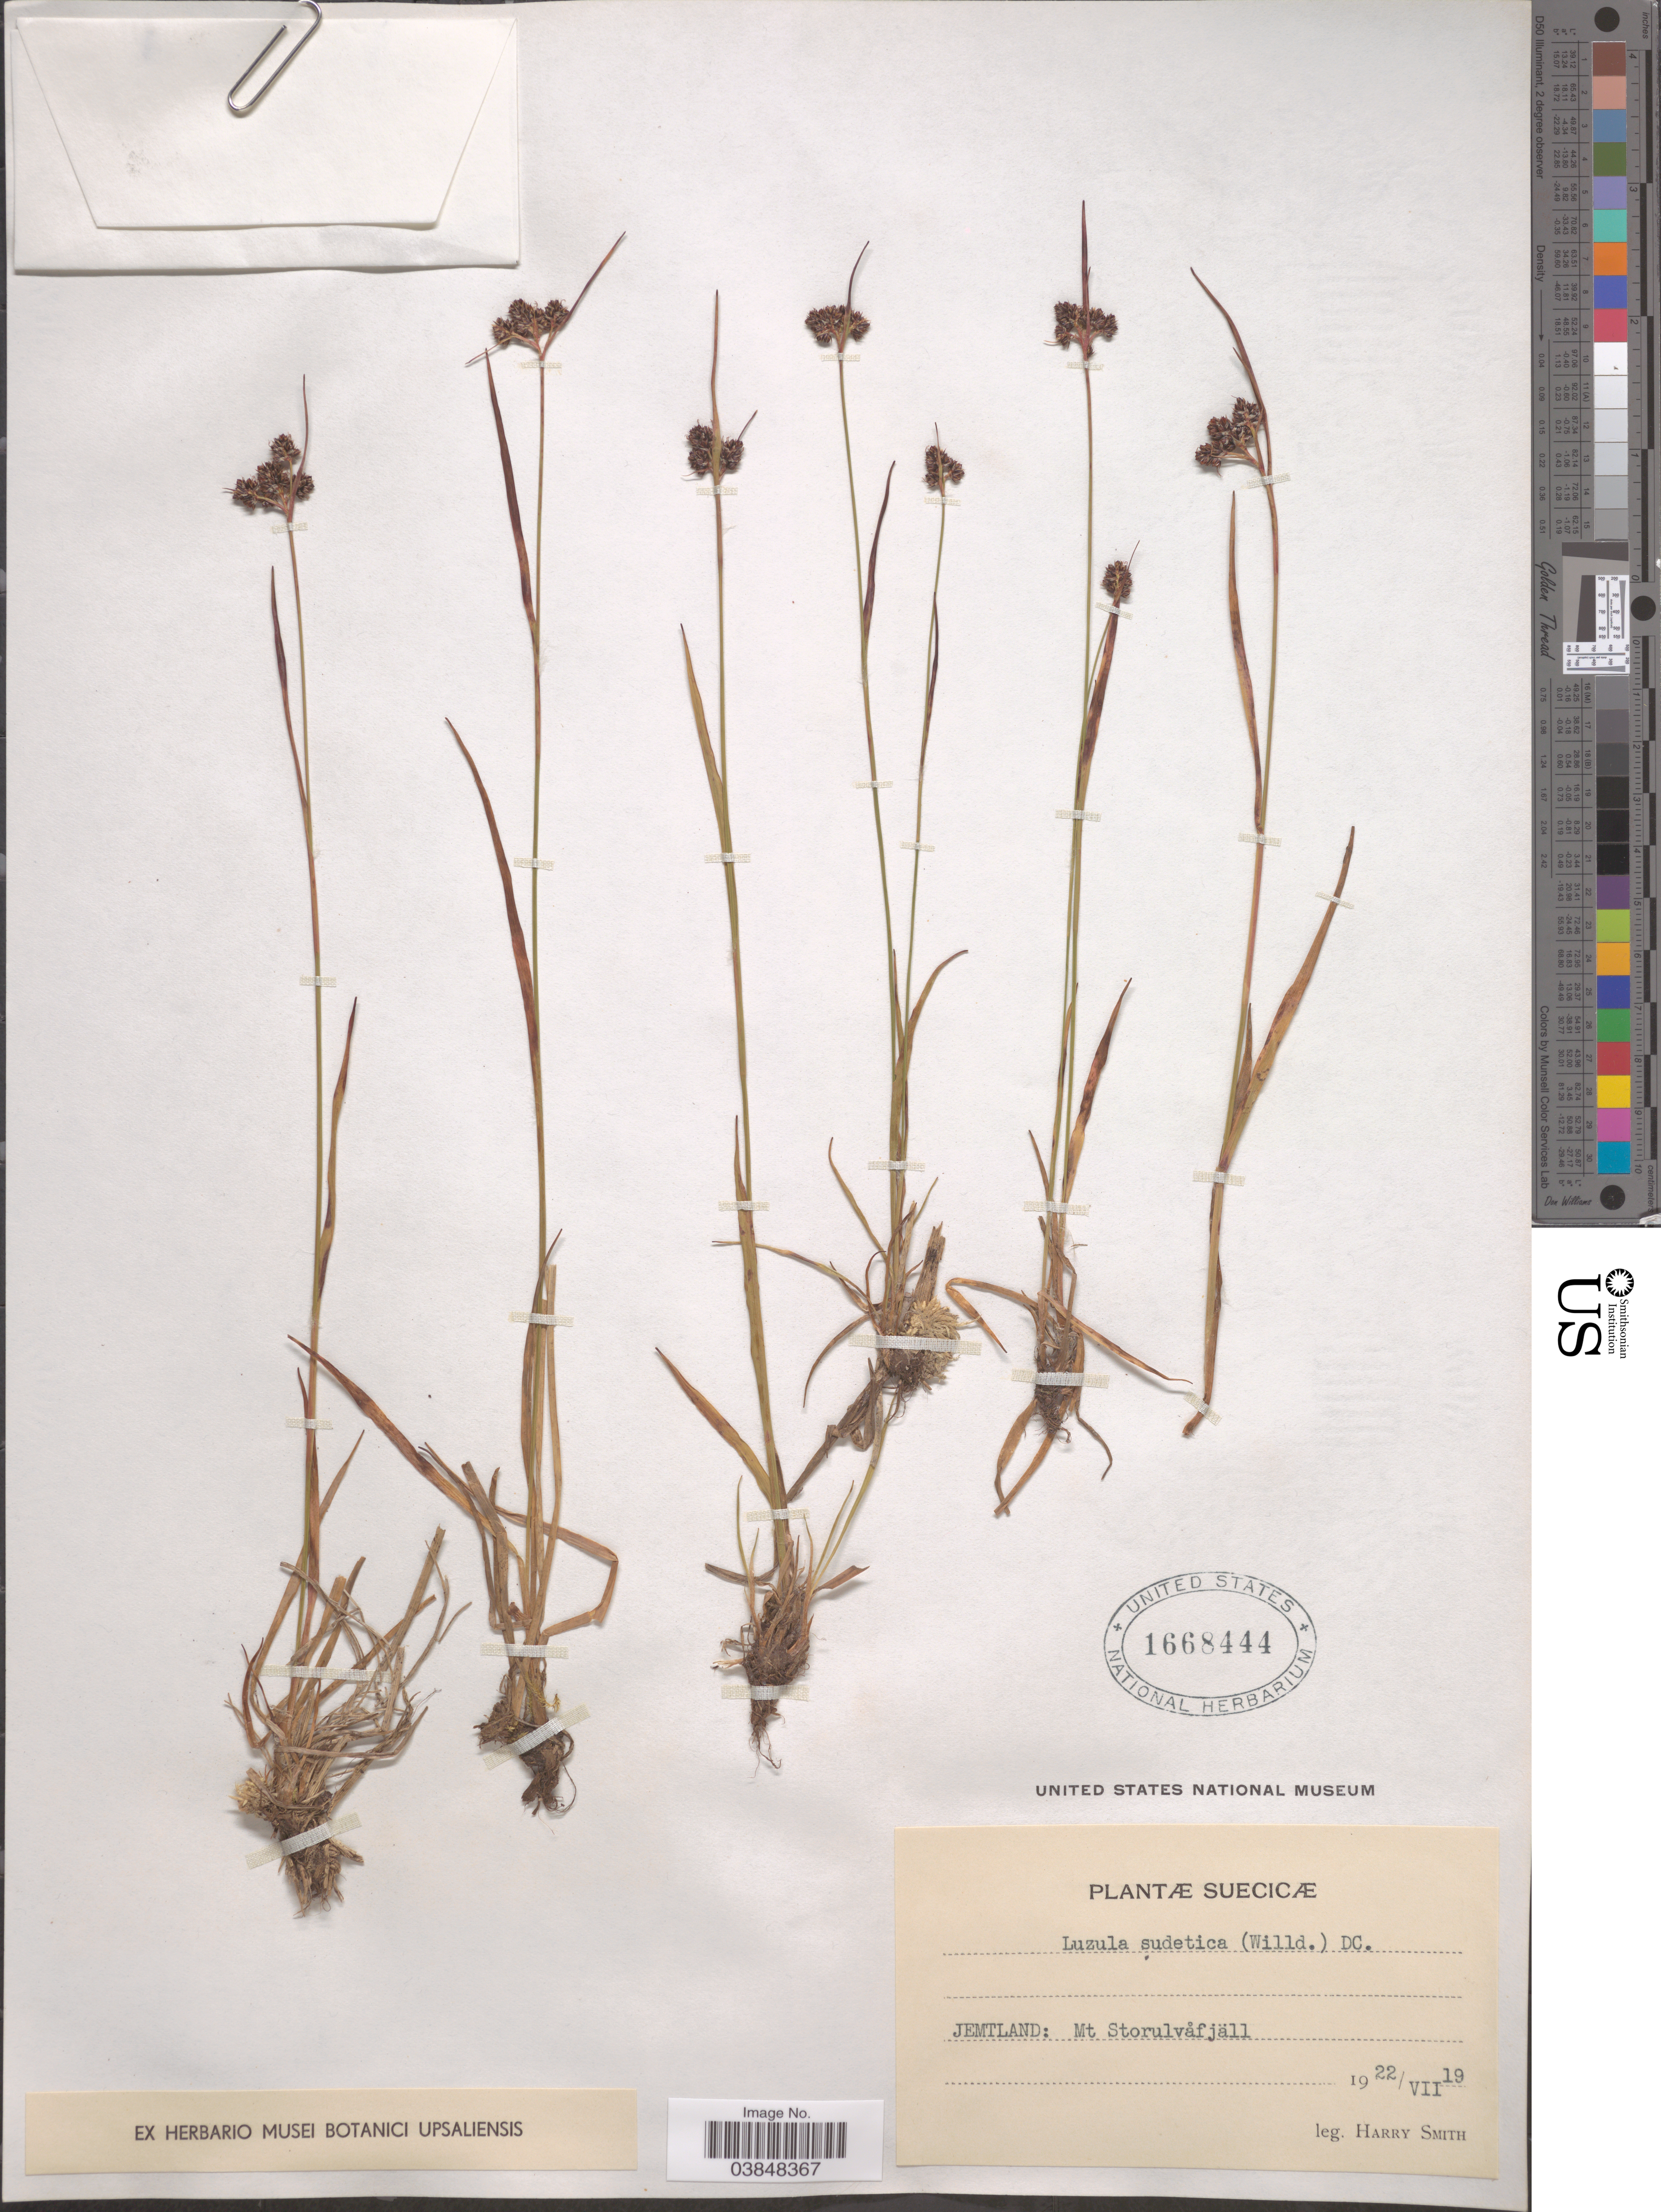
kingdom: Plantae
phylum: Tracheophyta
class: Liliopsida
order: Poales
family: Juncaceae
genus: Luzula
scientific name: Luzula sudetica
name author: (Willd.) Schult.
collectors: H. Smith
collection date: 1919-07-22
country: Sweden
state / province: Jämtland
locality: Jemtland: Mt Storulvafjäll.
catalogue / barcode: US 1668444